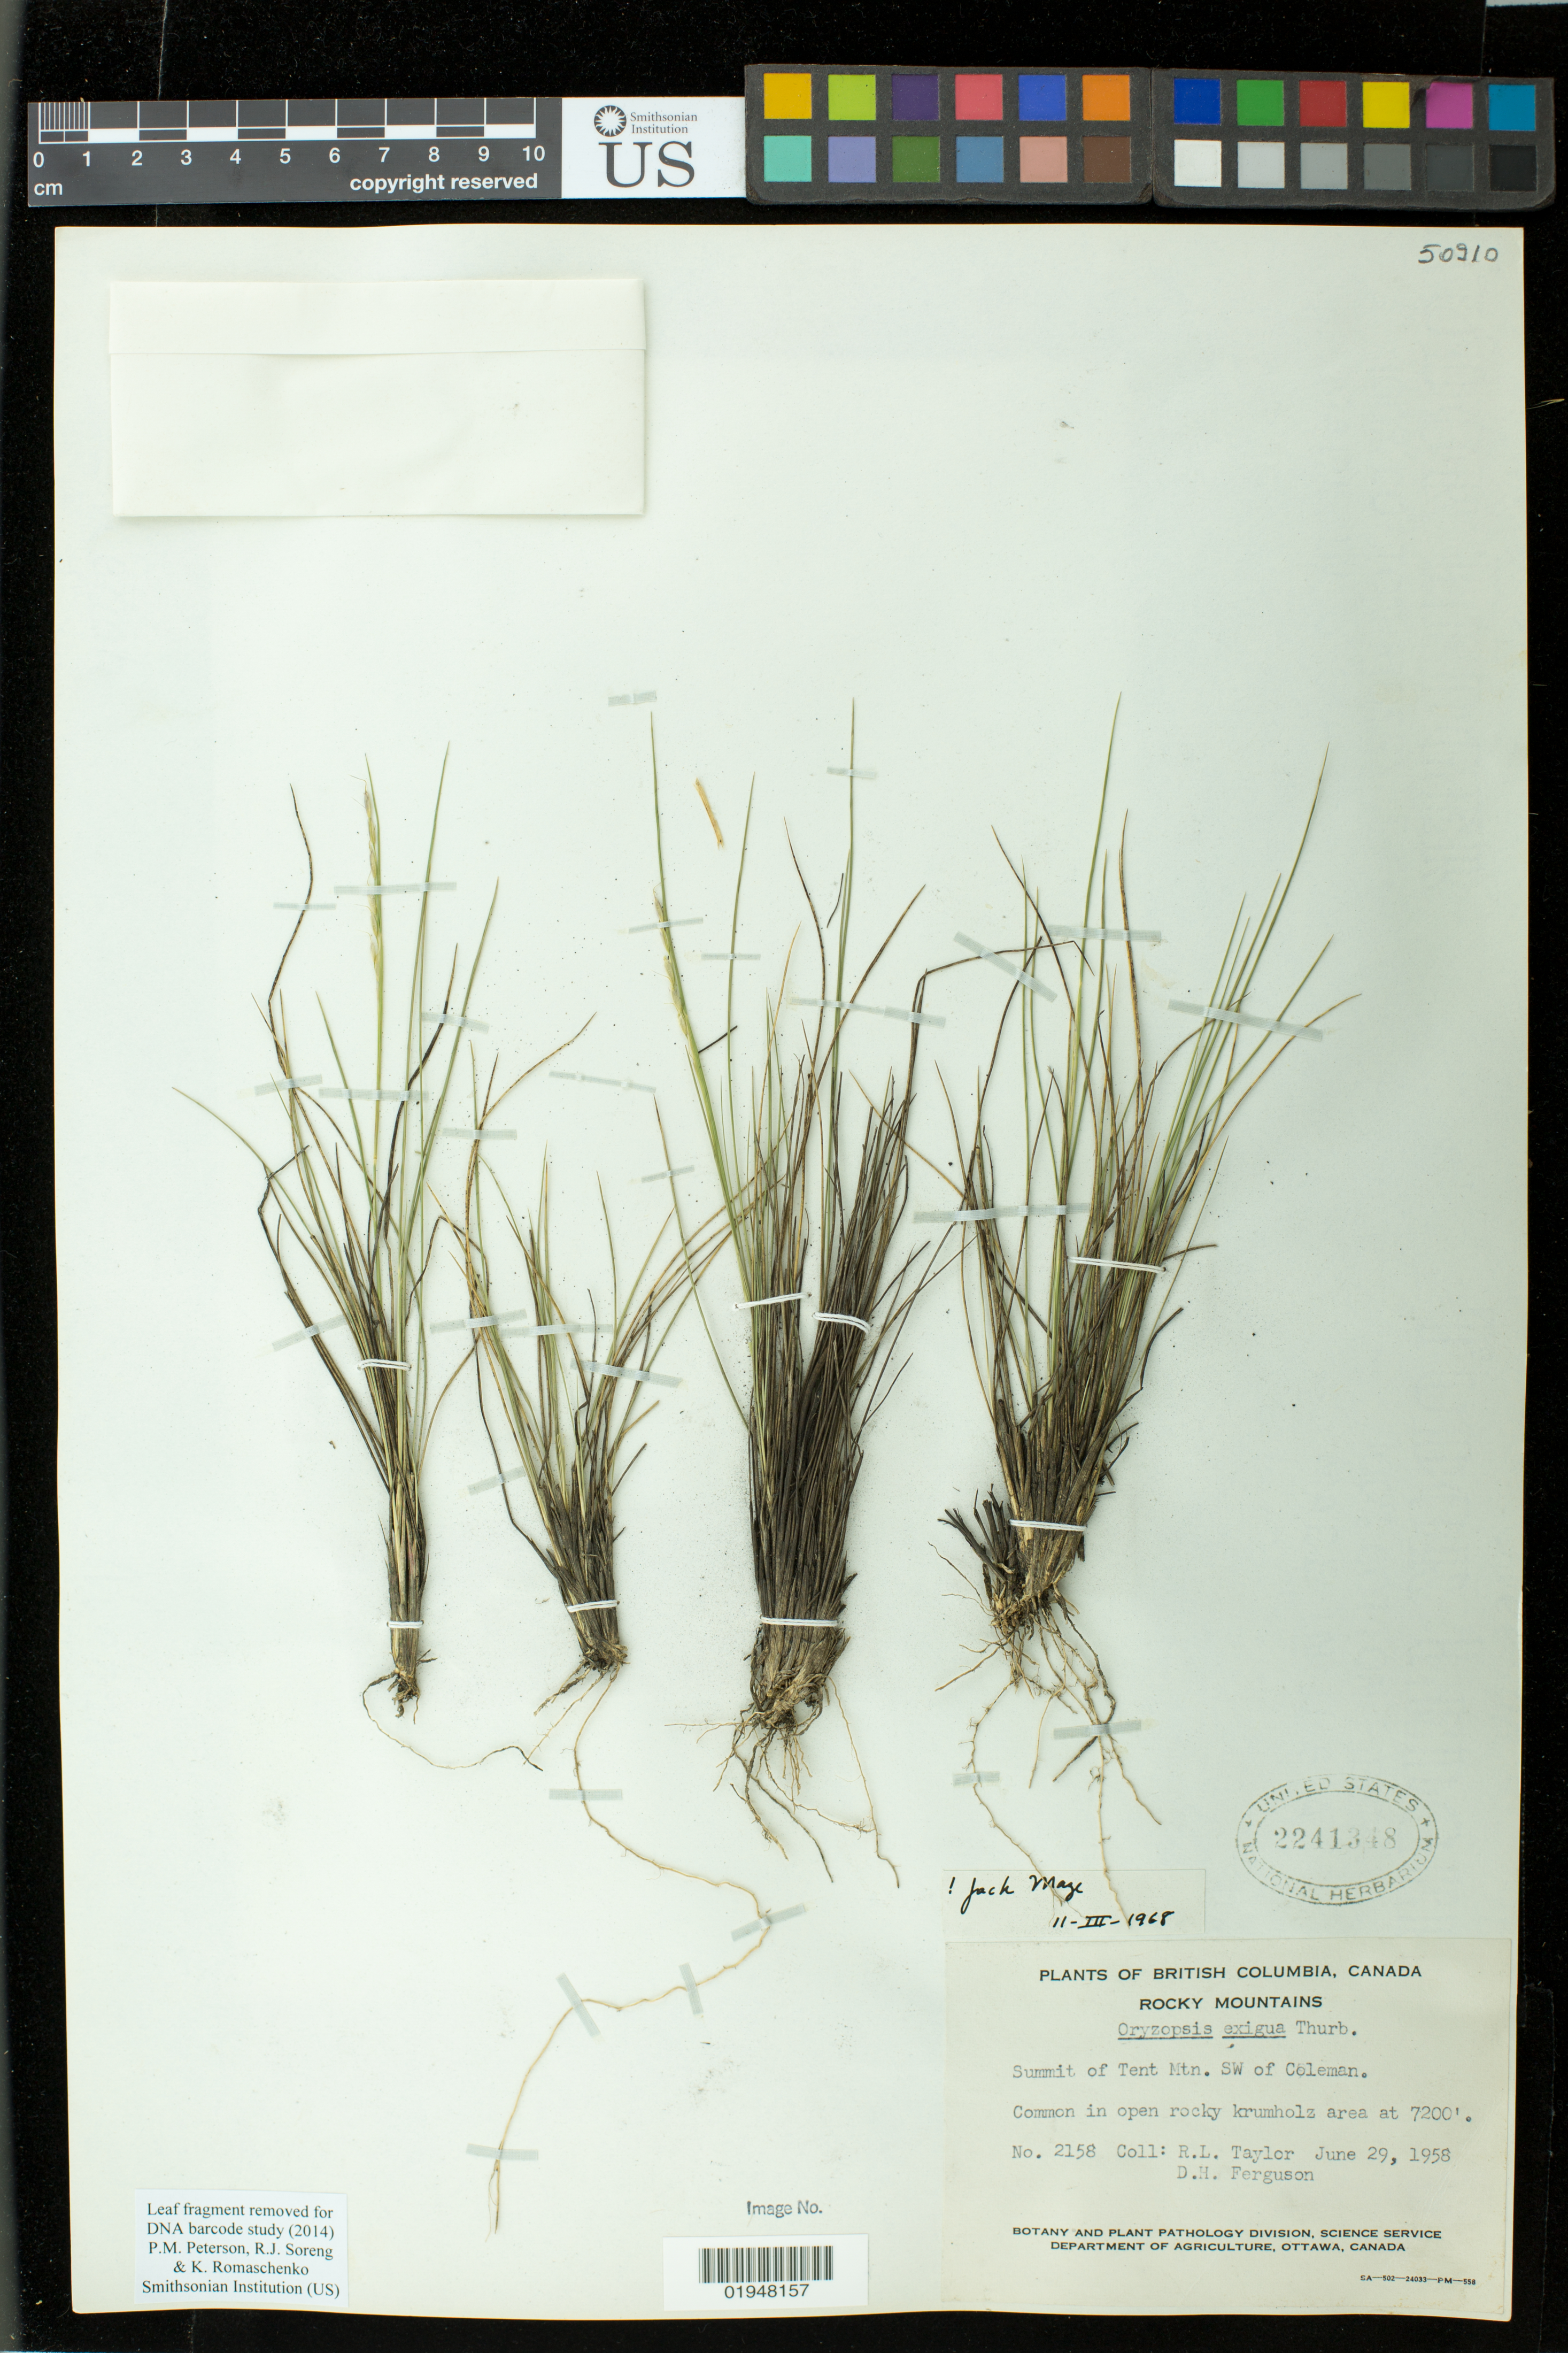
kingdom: Plantae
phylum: Tracheophyta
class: Liliopsida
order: Poales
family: Poaceae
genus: Oryzopsis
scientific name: Oryzopsis exigua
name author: Thurb. ex Torr.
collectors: R. Taylor & D. Ferguson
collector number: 2158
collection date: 1958-06-29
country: Canada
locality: Summit of Tent Mtn. SW of Coleman.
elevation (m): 2195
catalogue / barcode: US 2241348